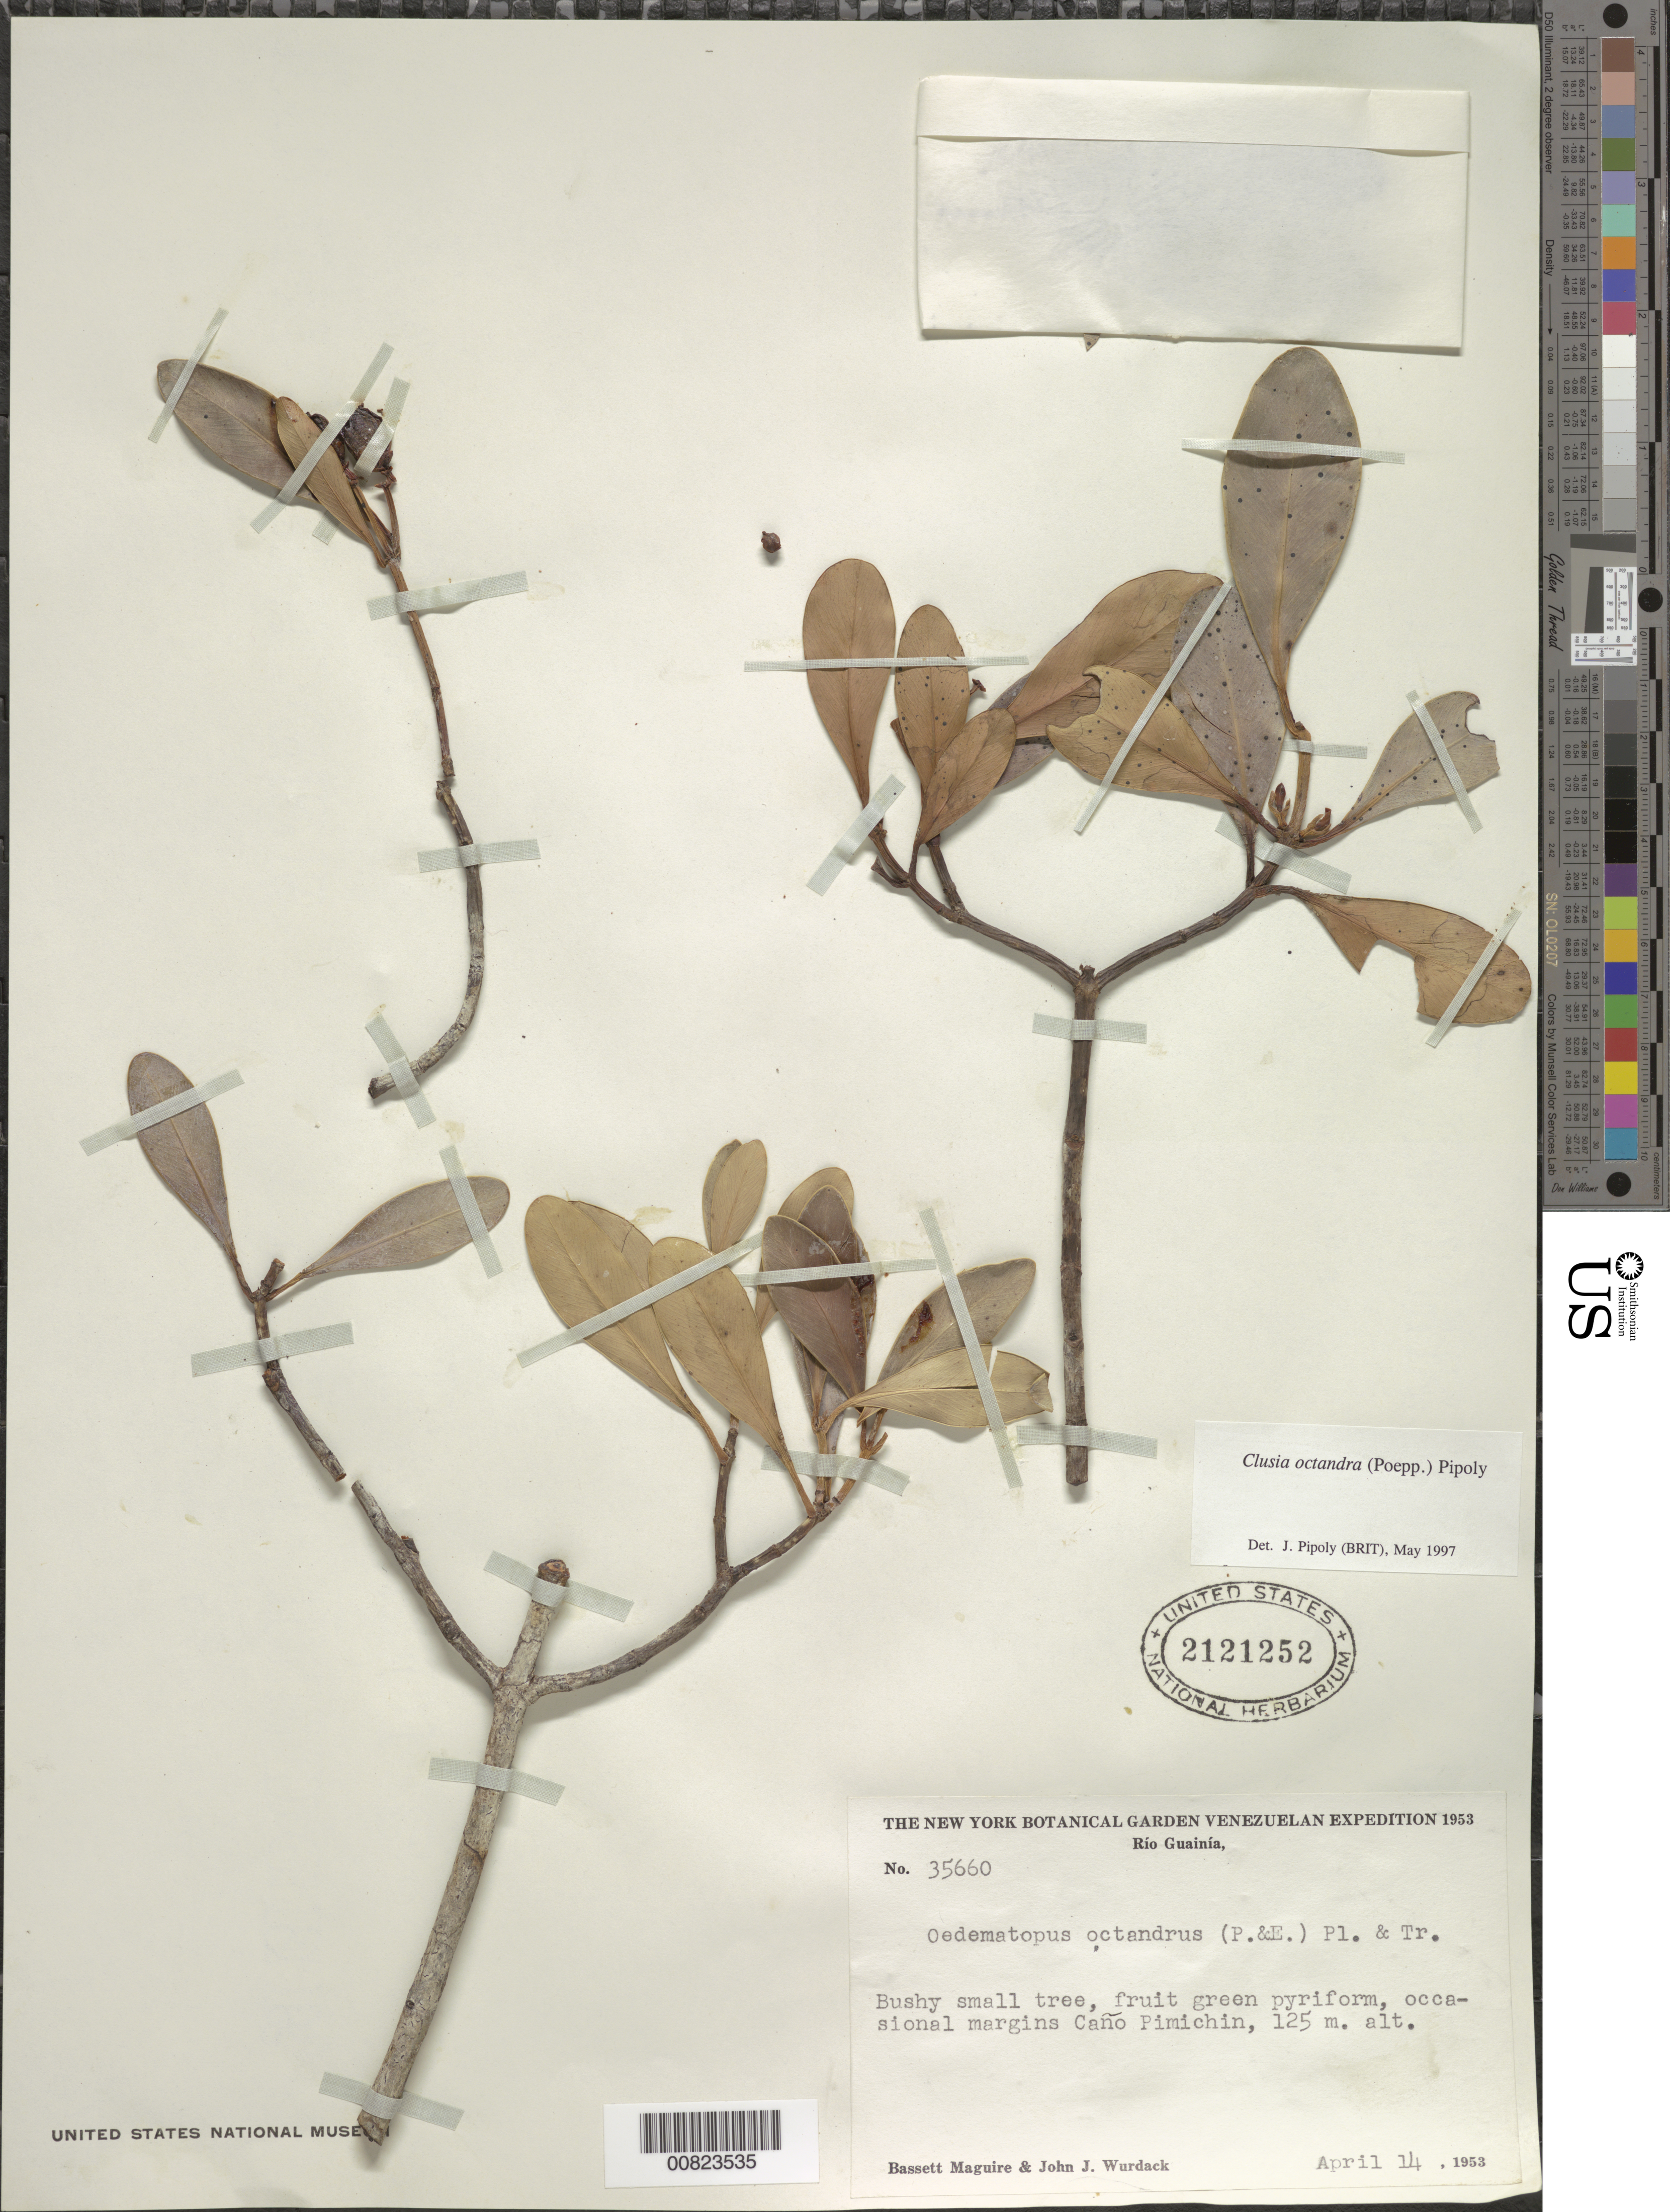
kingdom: Plantae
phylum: Tracheophyta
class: Magnoliopsida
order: Malpighiales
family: Clusiaceae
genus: Clusia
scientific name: Clusia obovata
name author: (Spruce ex Planch. & Triana) Pipoly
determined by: Pipoly, J. J., III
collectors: B. Maguire & J. J. Wurdack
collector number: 35660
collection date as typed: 14-Apr-53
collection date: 1953-04-14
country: Venezuela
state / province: Amazonas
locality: Río Guainía, Caño Pimichin, below Pimichin village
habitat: Along caño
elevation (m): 125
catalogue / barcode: US 2121252